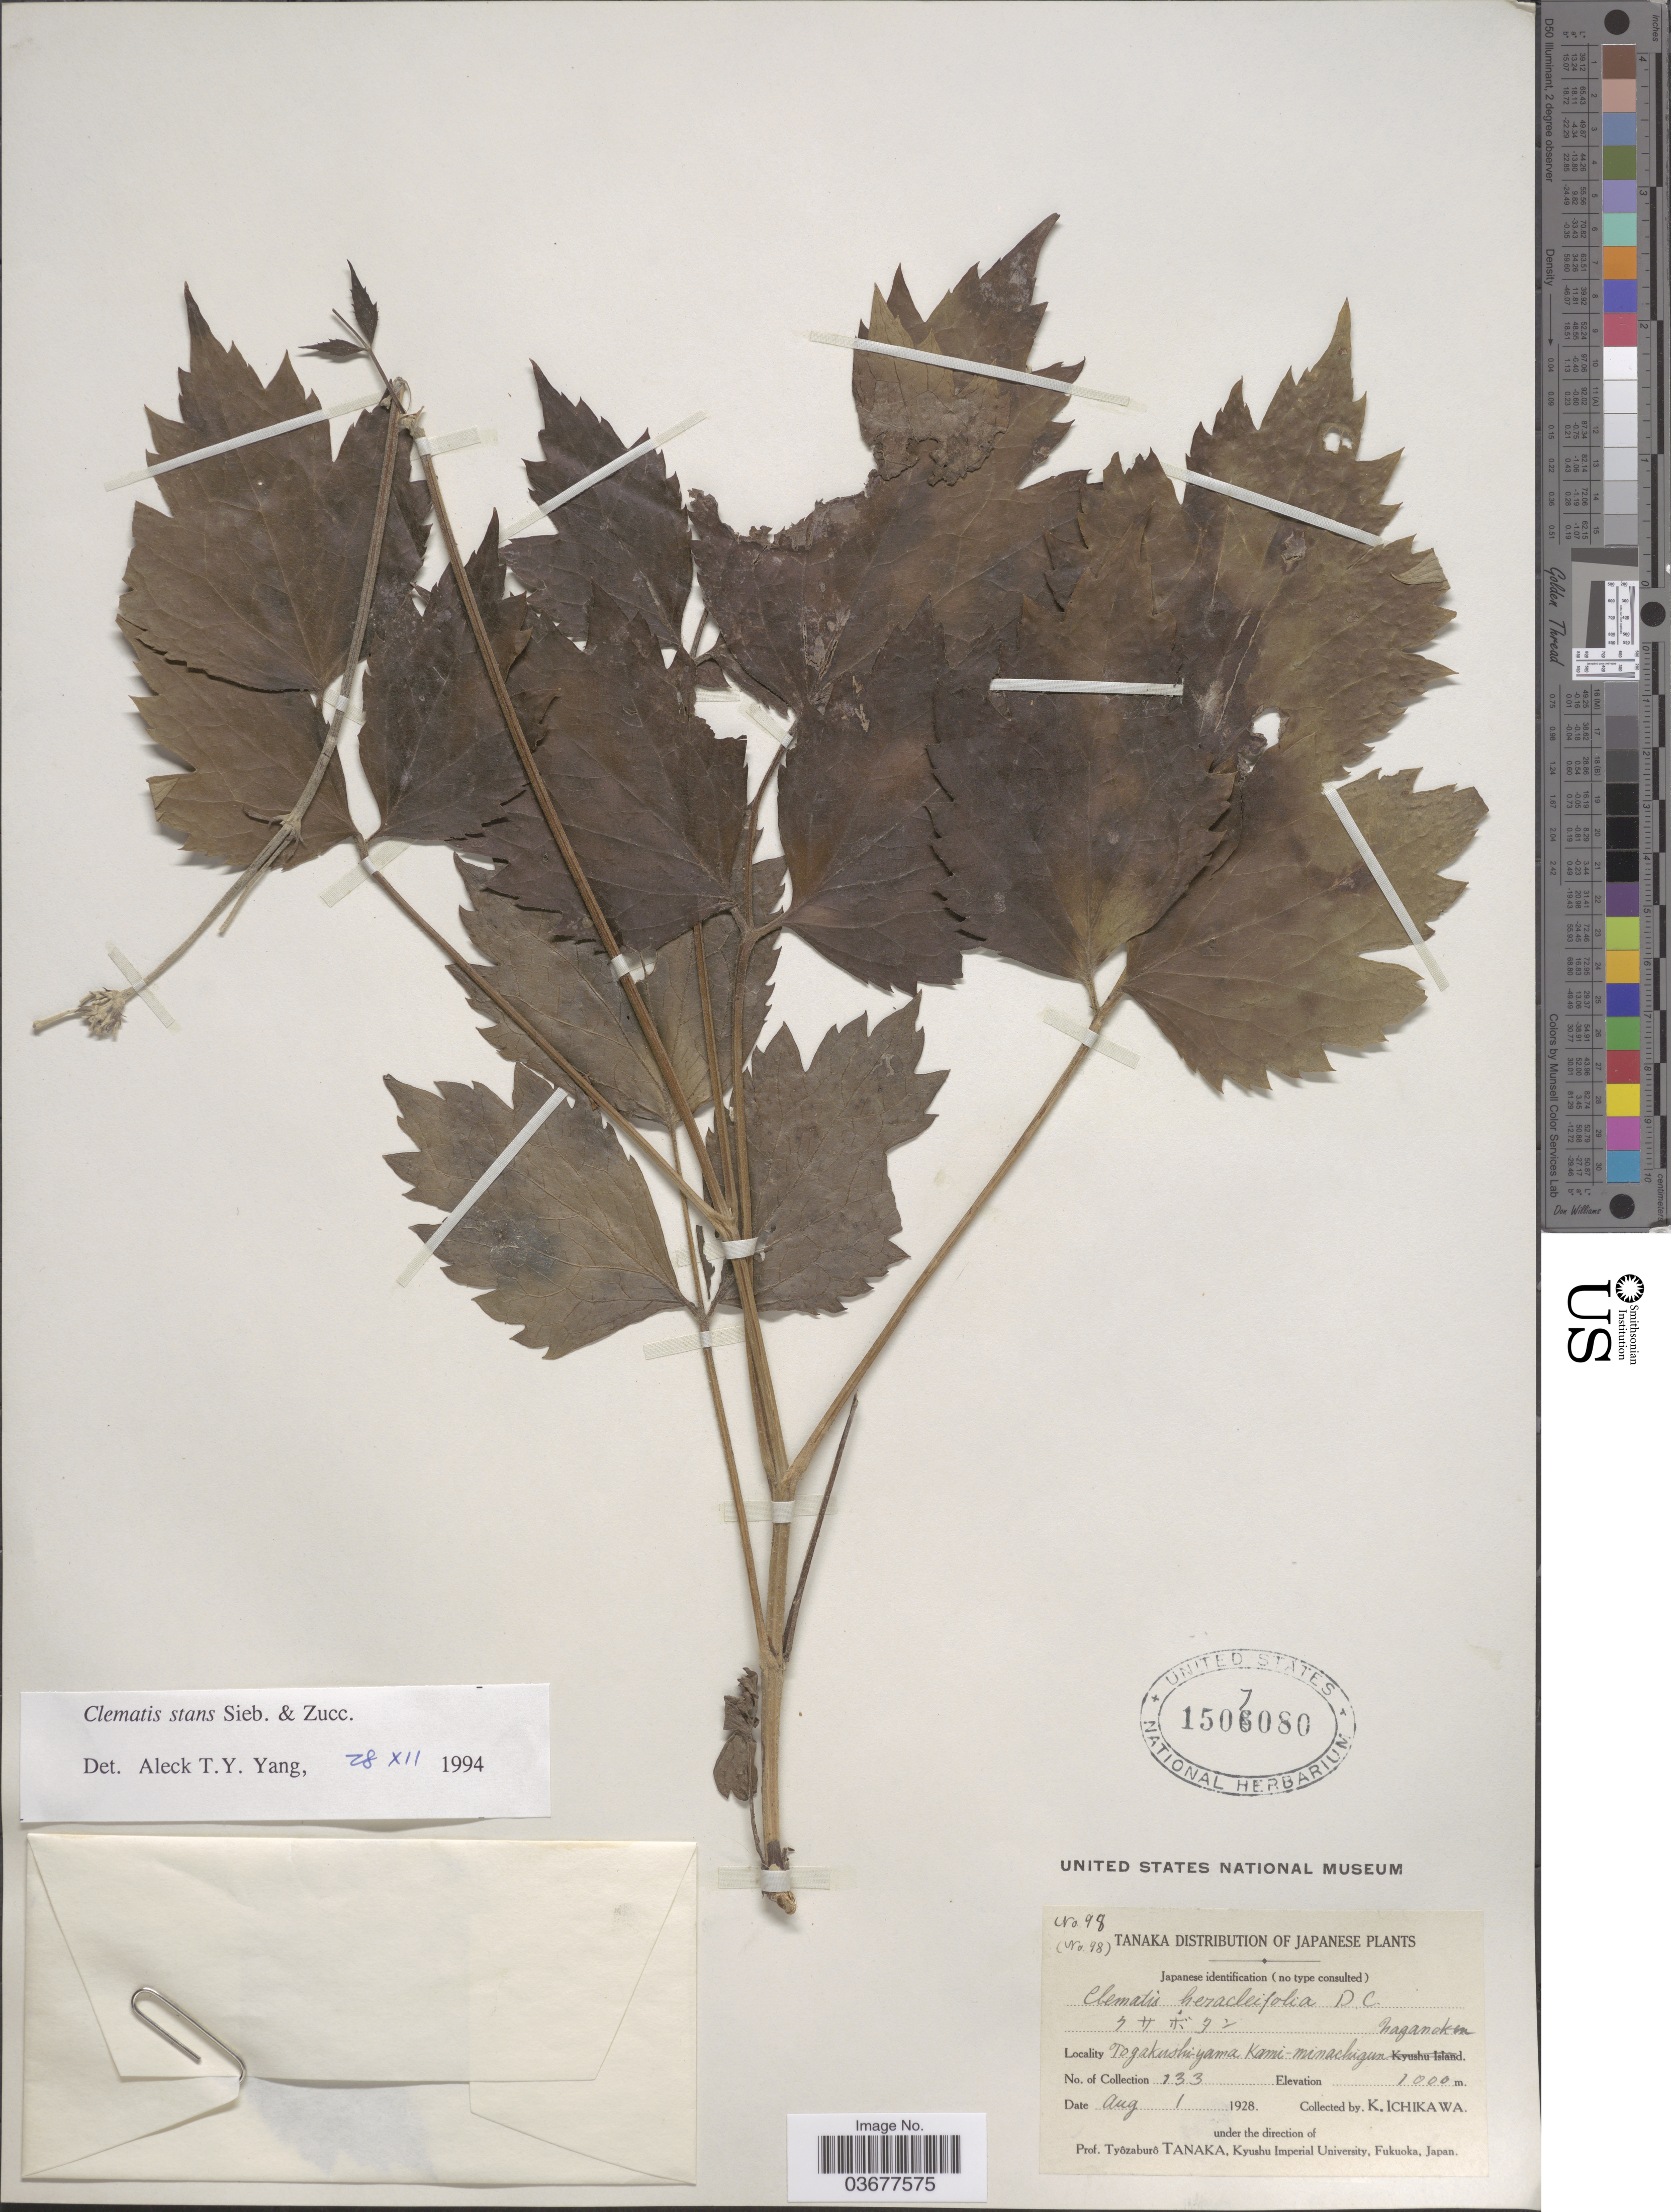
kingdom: Plantae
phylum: Tracheophyta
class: Magnoliopsida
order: Ranunculales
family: Ranunculaceae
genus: Clematis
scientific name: Clematis stans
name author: Siebold & Zucc.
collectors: K. Ichikawa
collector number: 98/133?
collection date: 1928-08-01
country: Japan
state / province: Nagano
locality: Togakushi-yama, Kami-minachigun. Nagano.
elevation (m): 1000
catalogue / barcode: US 1507080